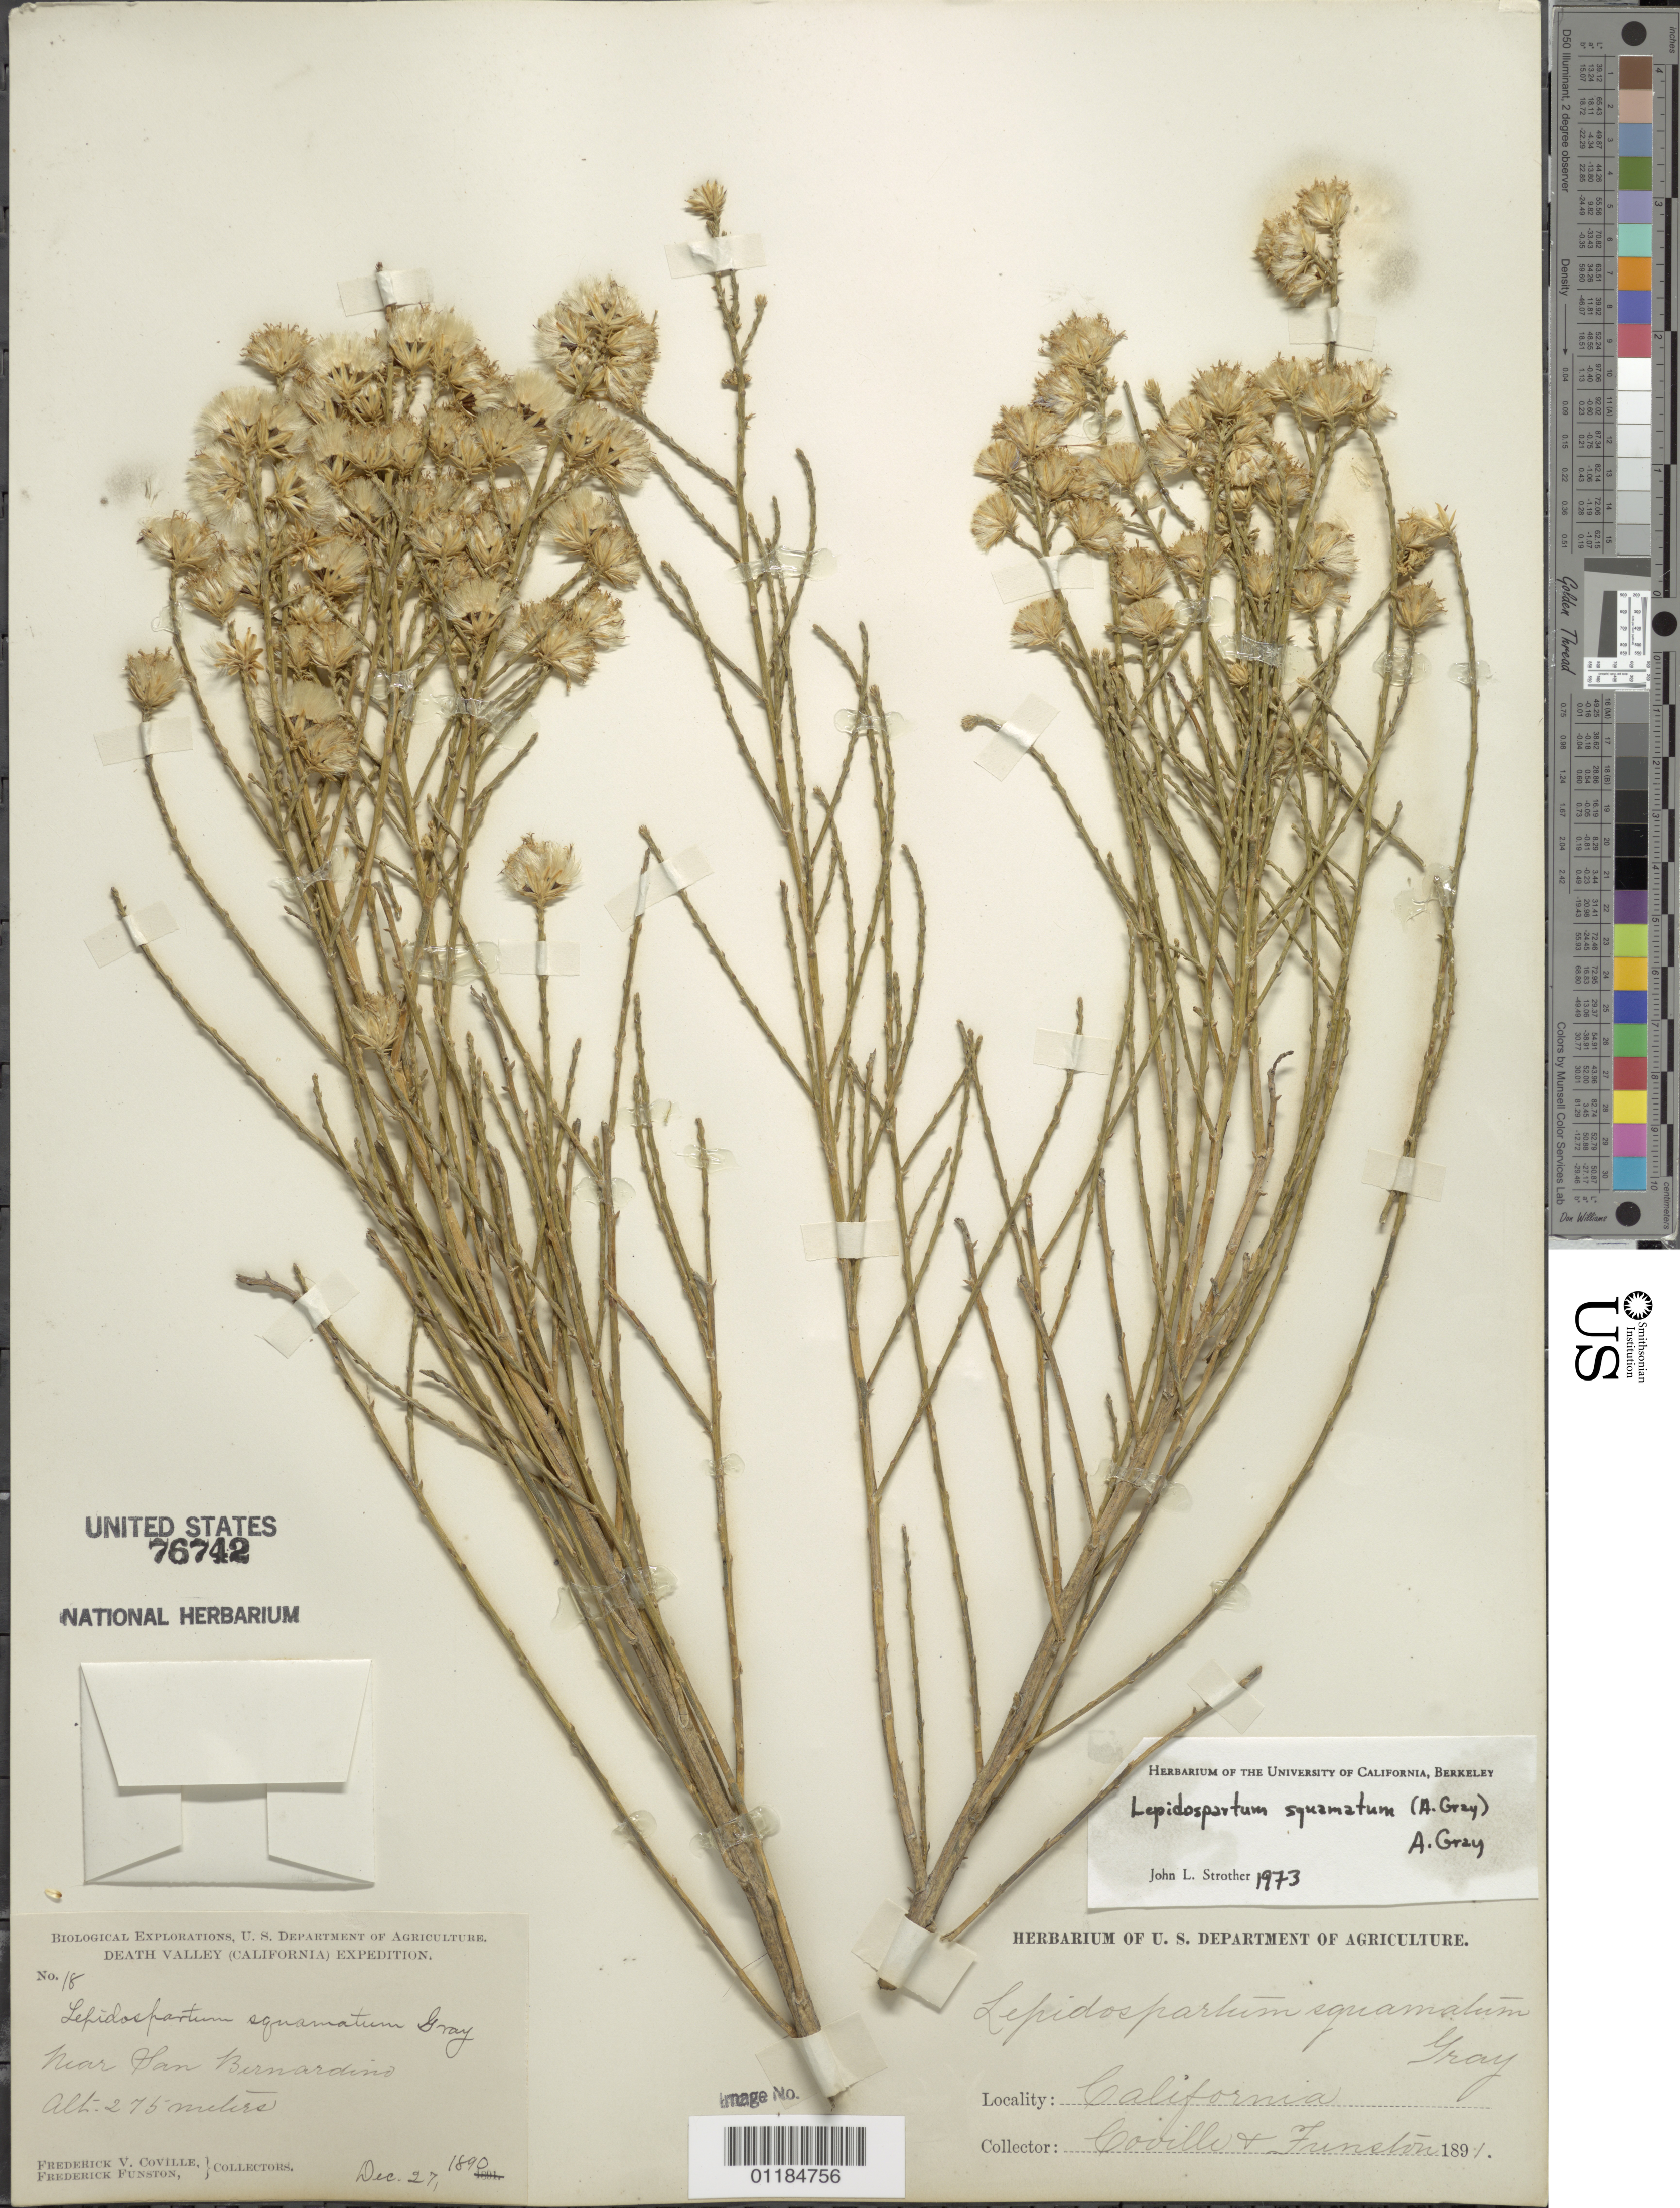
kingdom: Plantae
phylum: Tracheophyta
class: Magnoliopsida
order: Asterales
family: Asteraceae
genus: Lepidospartum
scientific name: Lepidospartum squamatum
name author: A. Gray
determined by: Strother, J. L., (UC), University of California Berkeley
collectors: F. V. Coville & F. Funston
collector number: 18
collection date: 1890-12-27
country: United States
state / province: California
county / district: San Bernardino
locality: near San Bernardino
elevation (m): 275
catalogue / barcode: US 76742